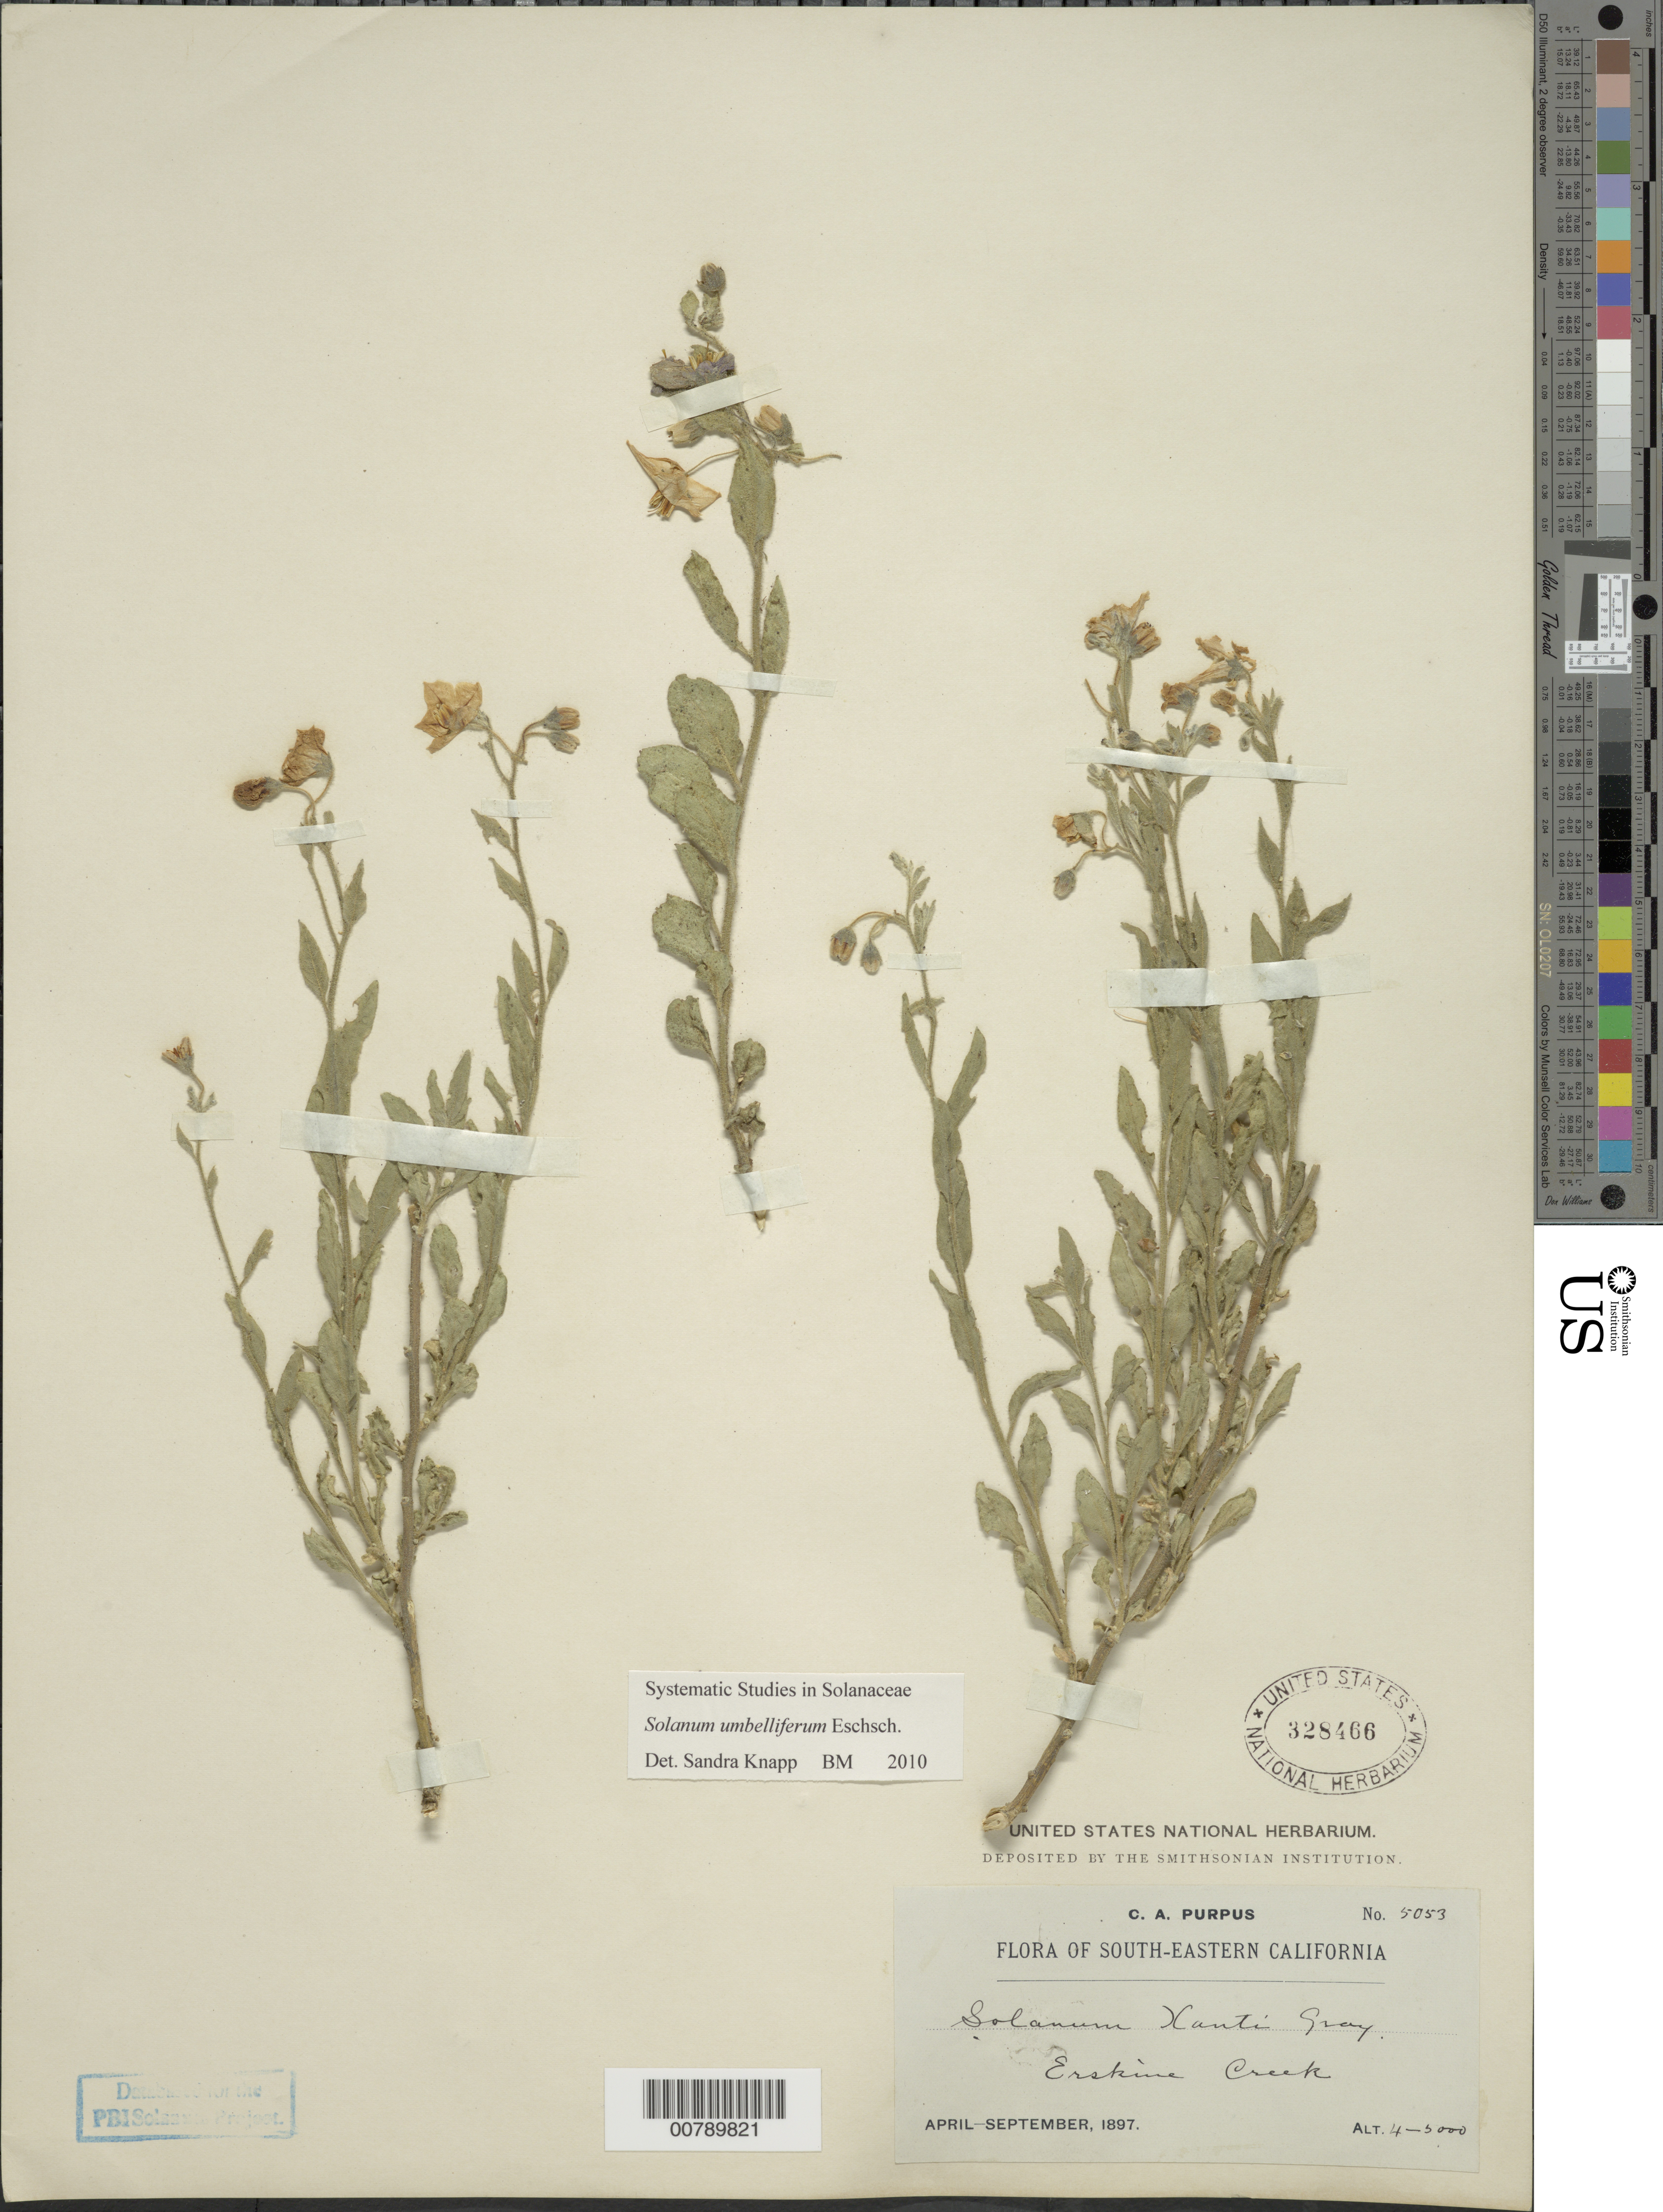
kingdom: Plantae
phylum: Tracheophyta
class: Magnoliopsida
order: Solanales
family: Solanaceae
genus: Solanum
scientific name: Solanum umbelliferum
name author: Eschsch.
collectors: C. A. Purpus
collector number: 5053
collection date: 1897-04/1897-09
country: United States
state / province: California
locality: South-Eastern California. Erskine Creek.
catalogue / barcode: US 328466